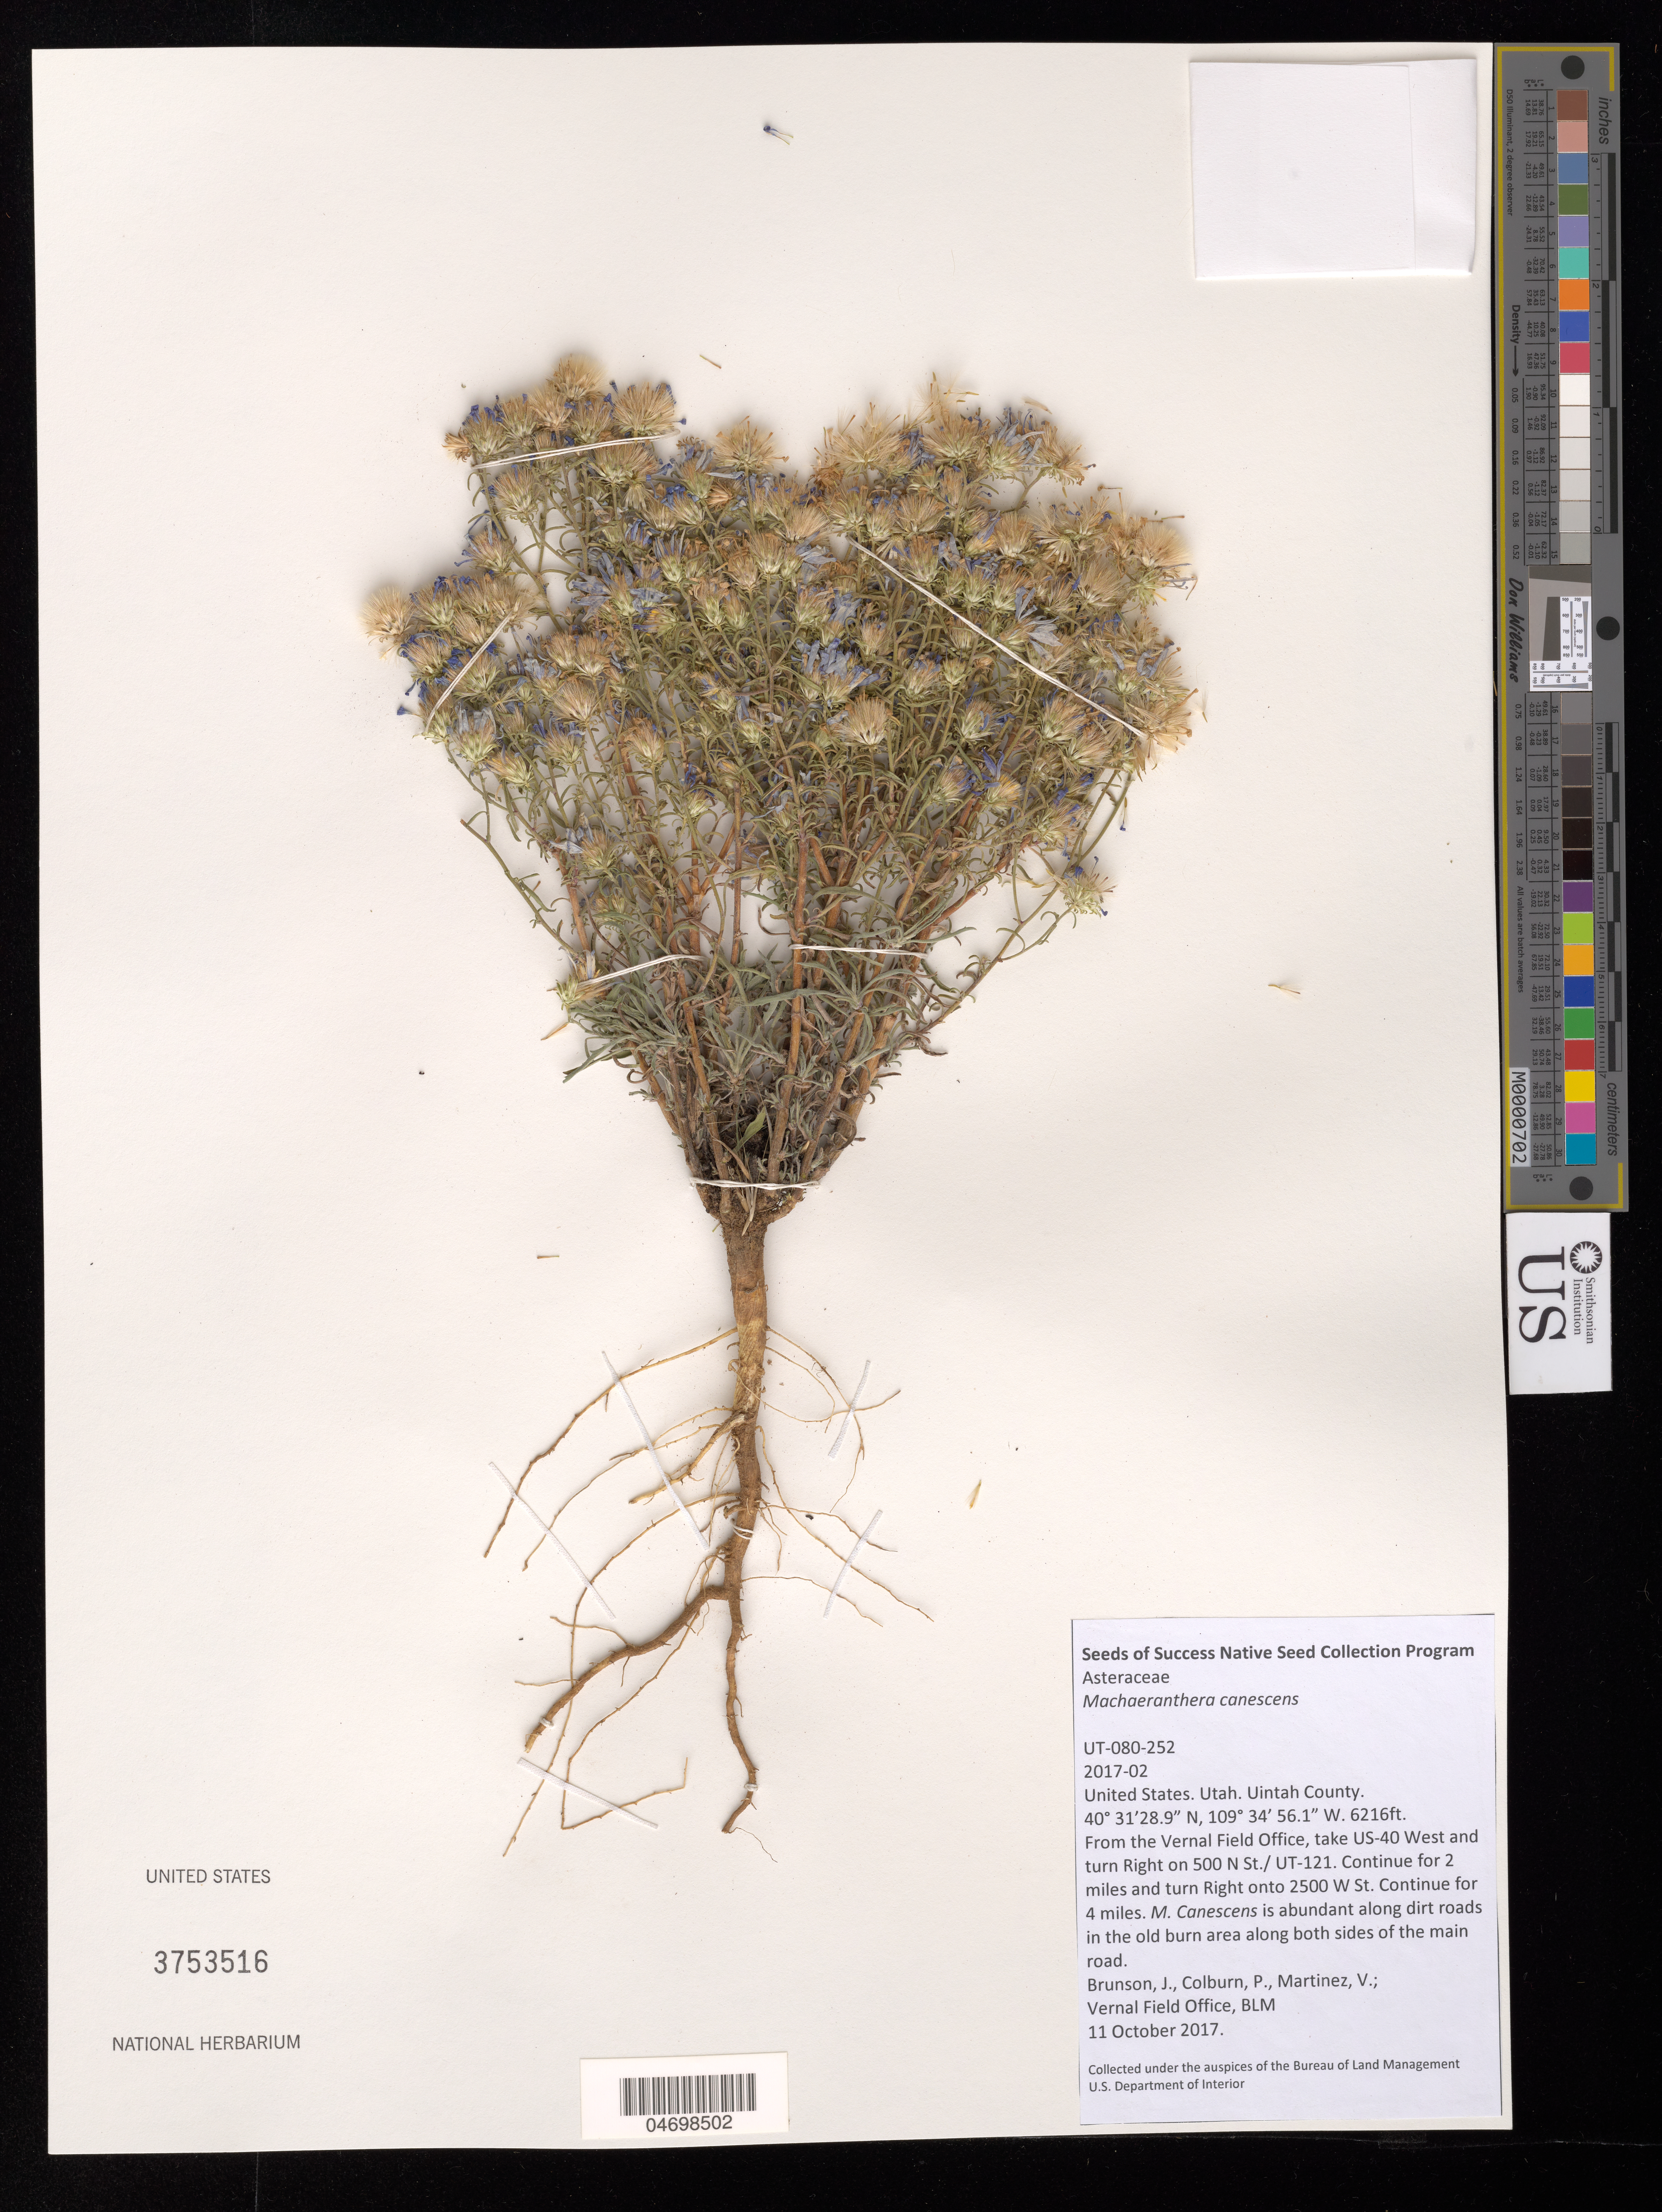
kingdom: Plantae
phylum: Tracheophyta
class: Magnoliopsida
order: Asterales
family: Asteraceae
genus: Machaeranthera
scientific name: Machaeranthera canescens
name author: (Pursh) A. Gray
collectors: J. Brunson, P. Colburn & V. Martinez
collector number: UT080-252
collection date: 2017-10-10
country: United States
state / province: Utah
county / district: Unitah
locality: Maeser, Taylor Mountain Road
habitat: Inter-mountain Basins Big Sagebrush Shrubland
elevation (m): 1895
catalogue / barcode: US 3753516